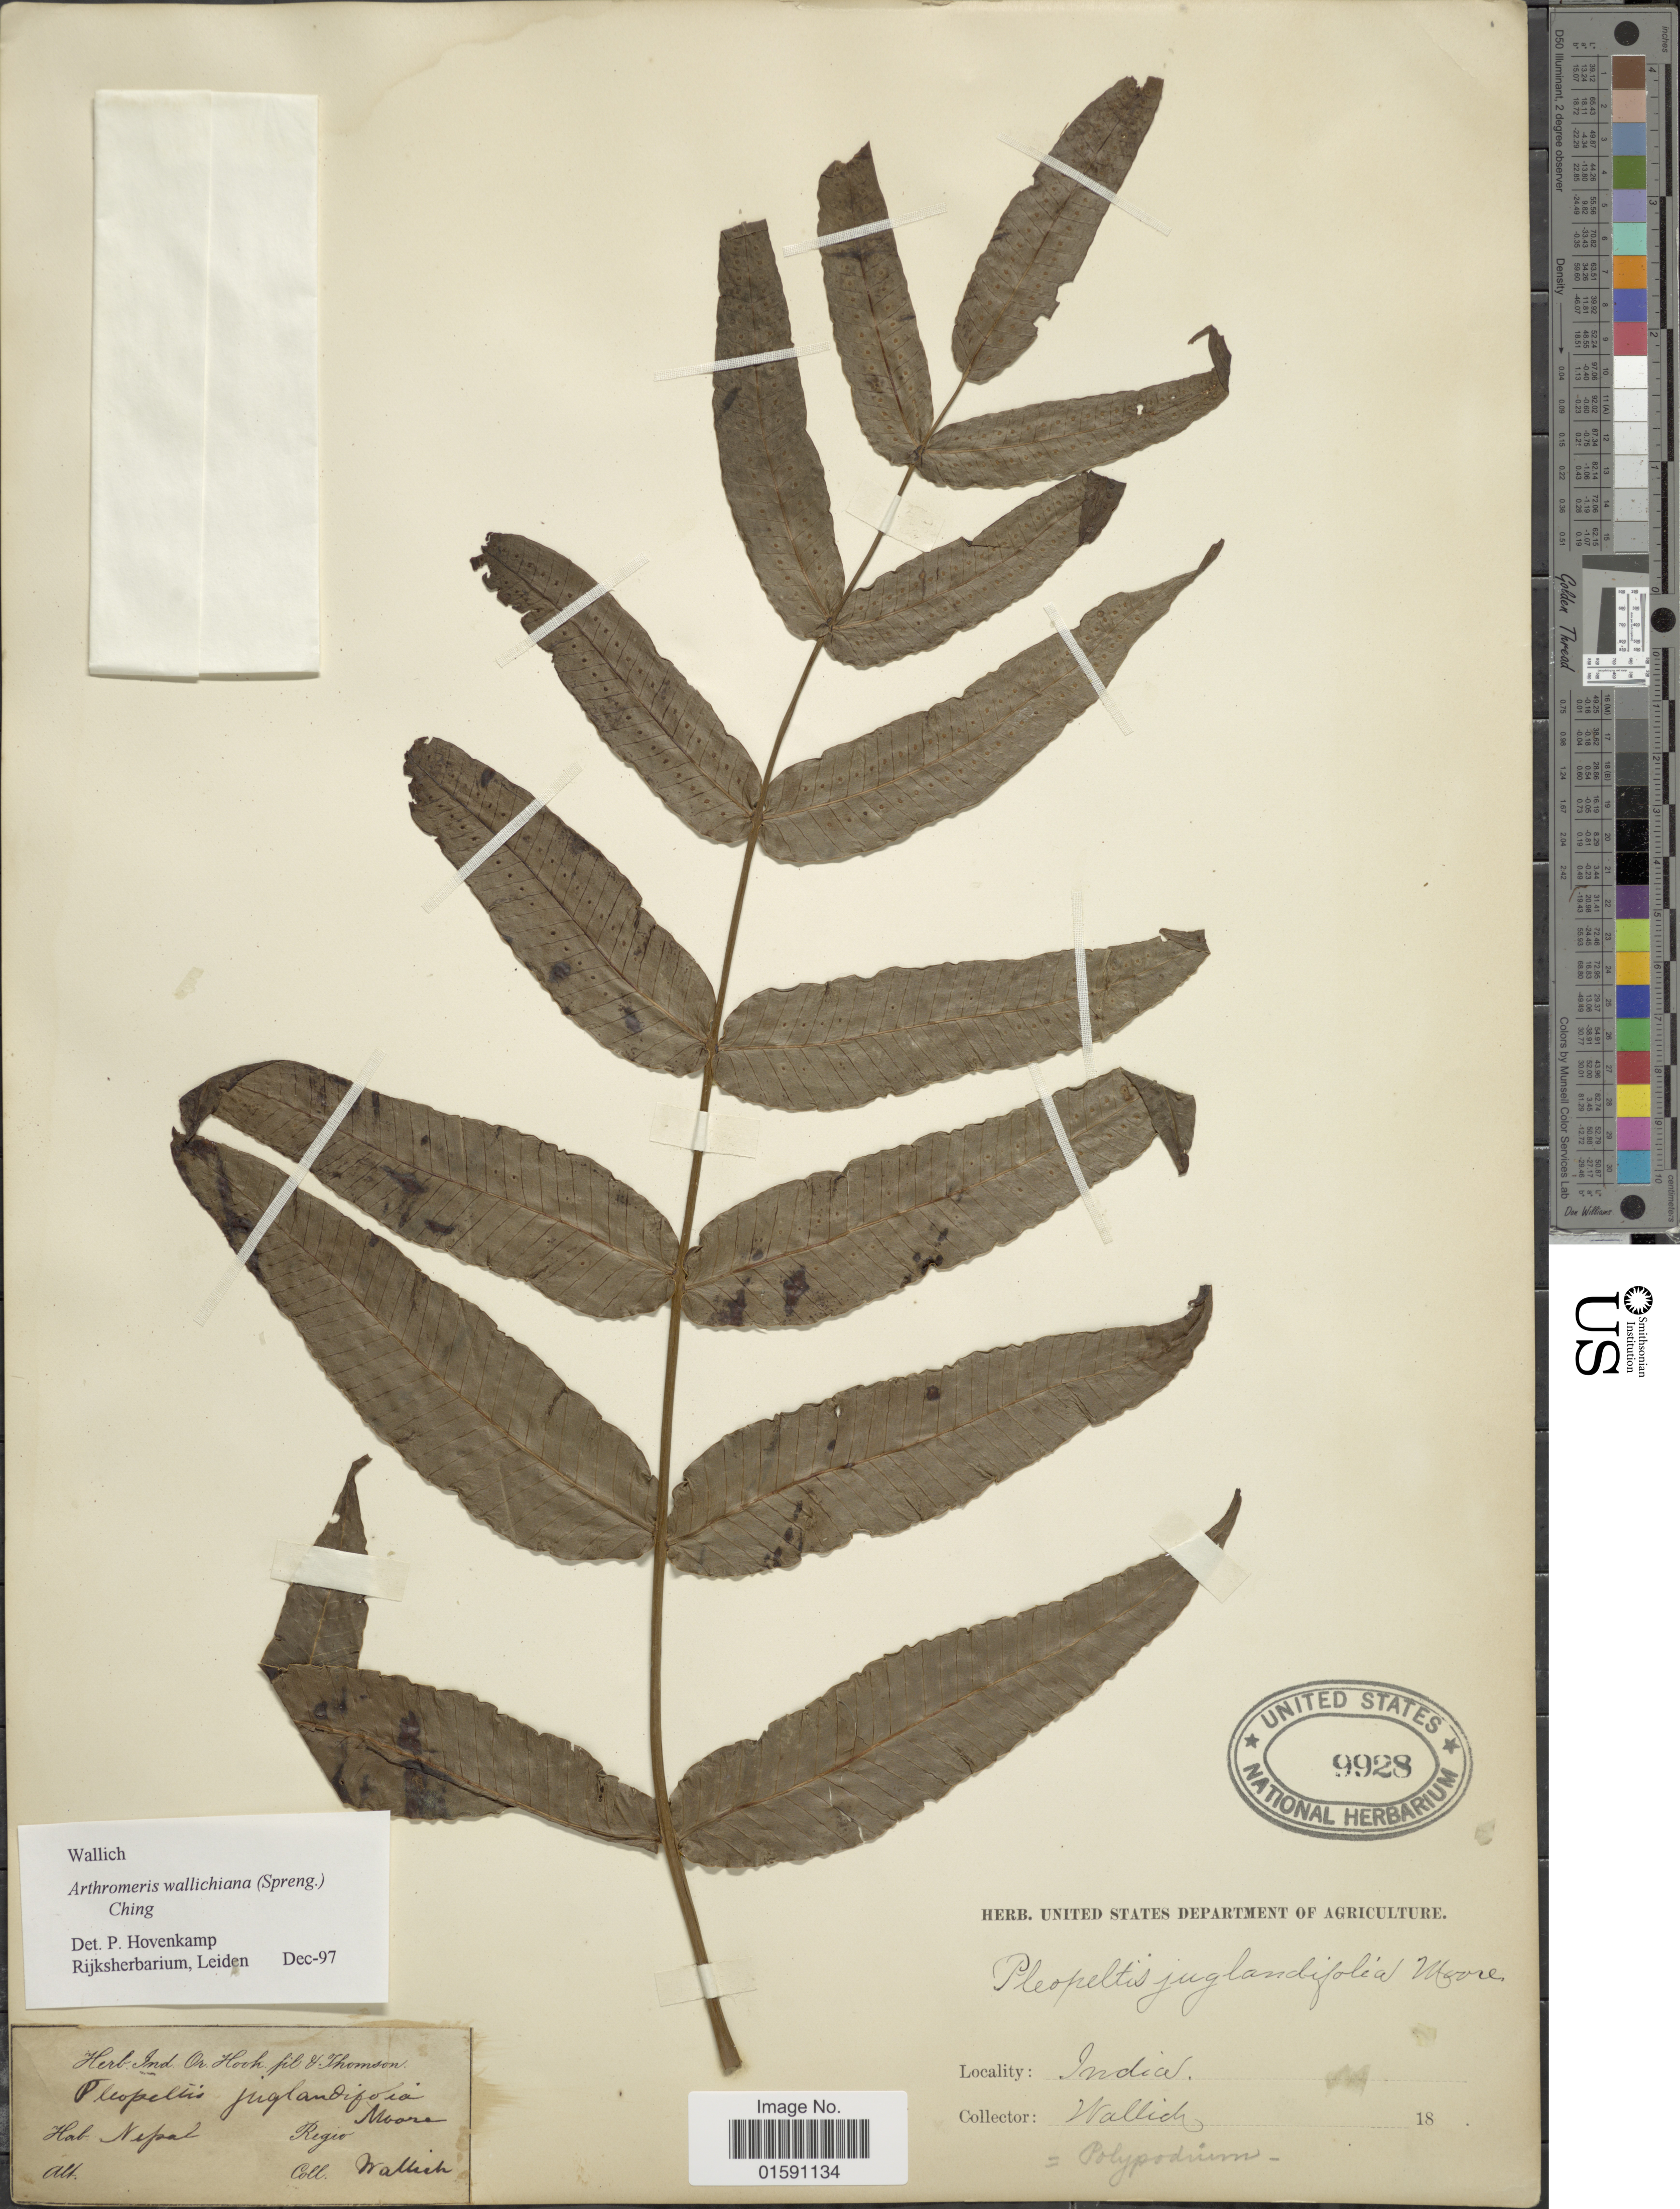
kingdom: Plantae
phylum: Tracheophyta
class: Polypodiopsida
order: Polypodiales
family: Polypodiaceae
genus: Arthromeris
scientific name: Arthromeris wallichiana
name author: (Spreng.) Ching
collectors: -- Wallich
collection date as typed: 18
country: Nepal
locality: Nepal, India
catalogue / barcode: US 9928